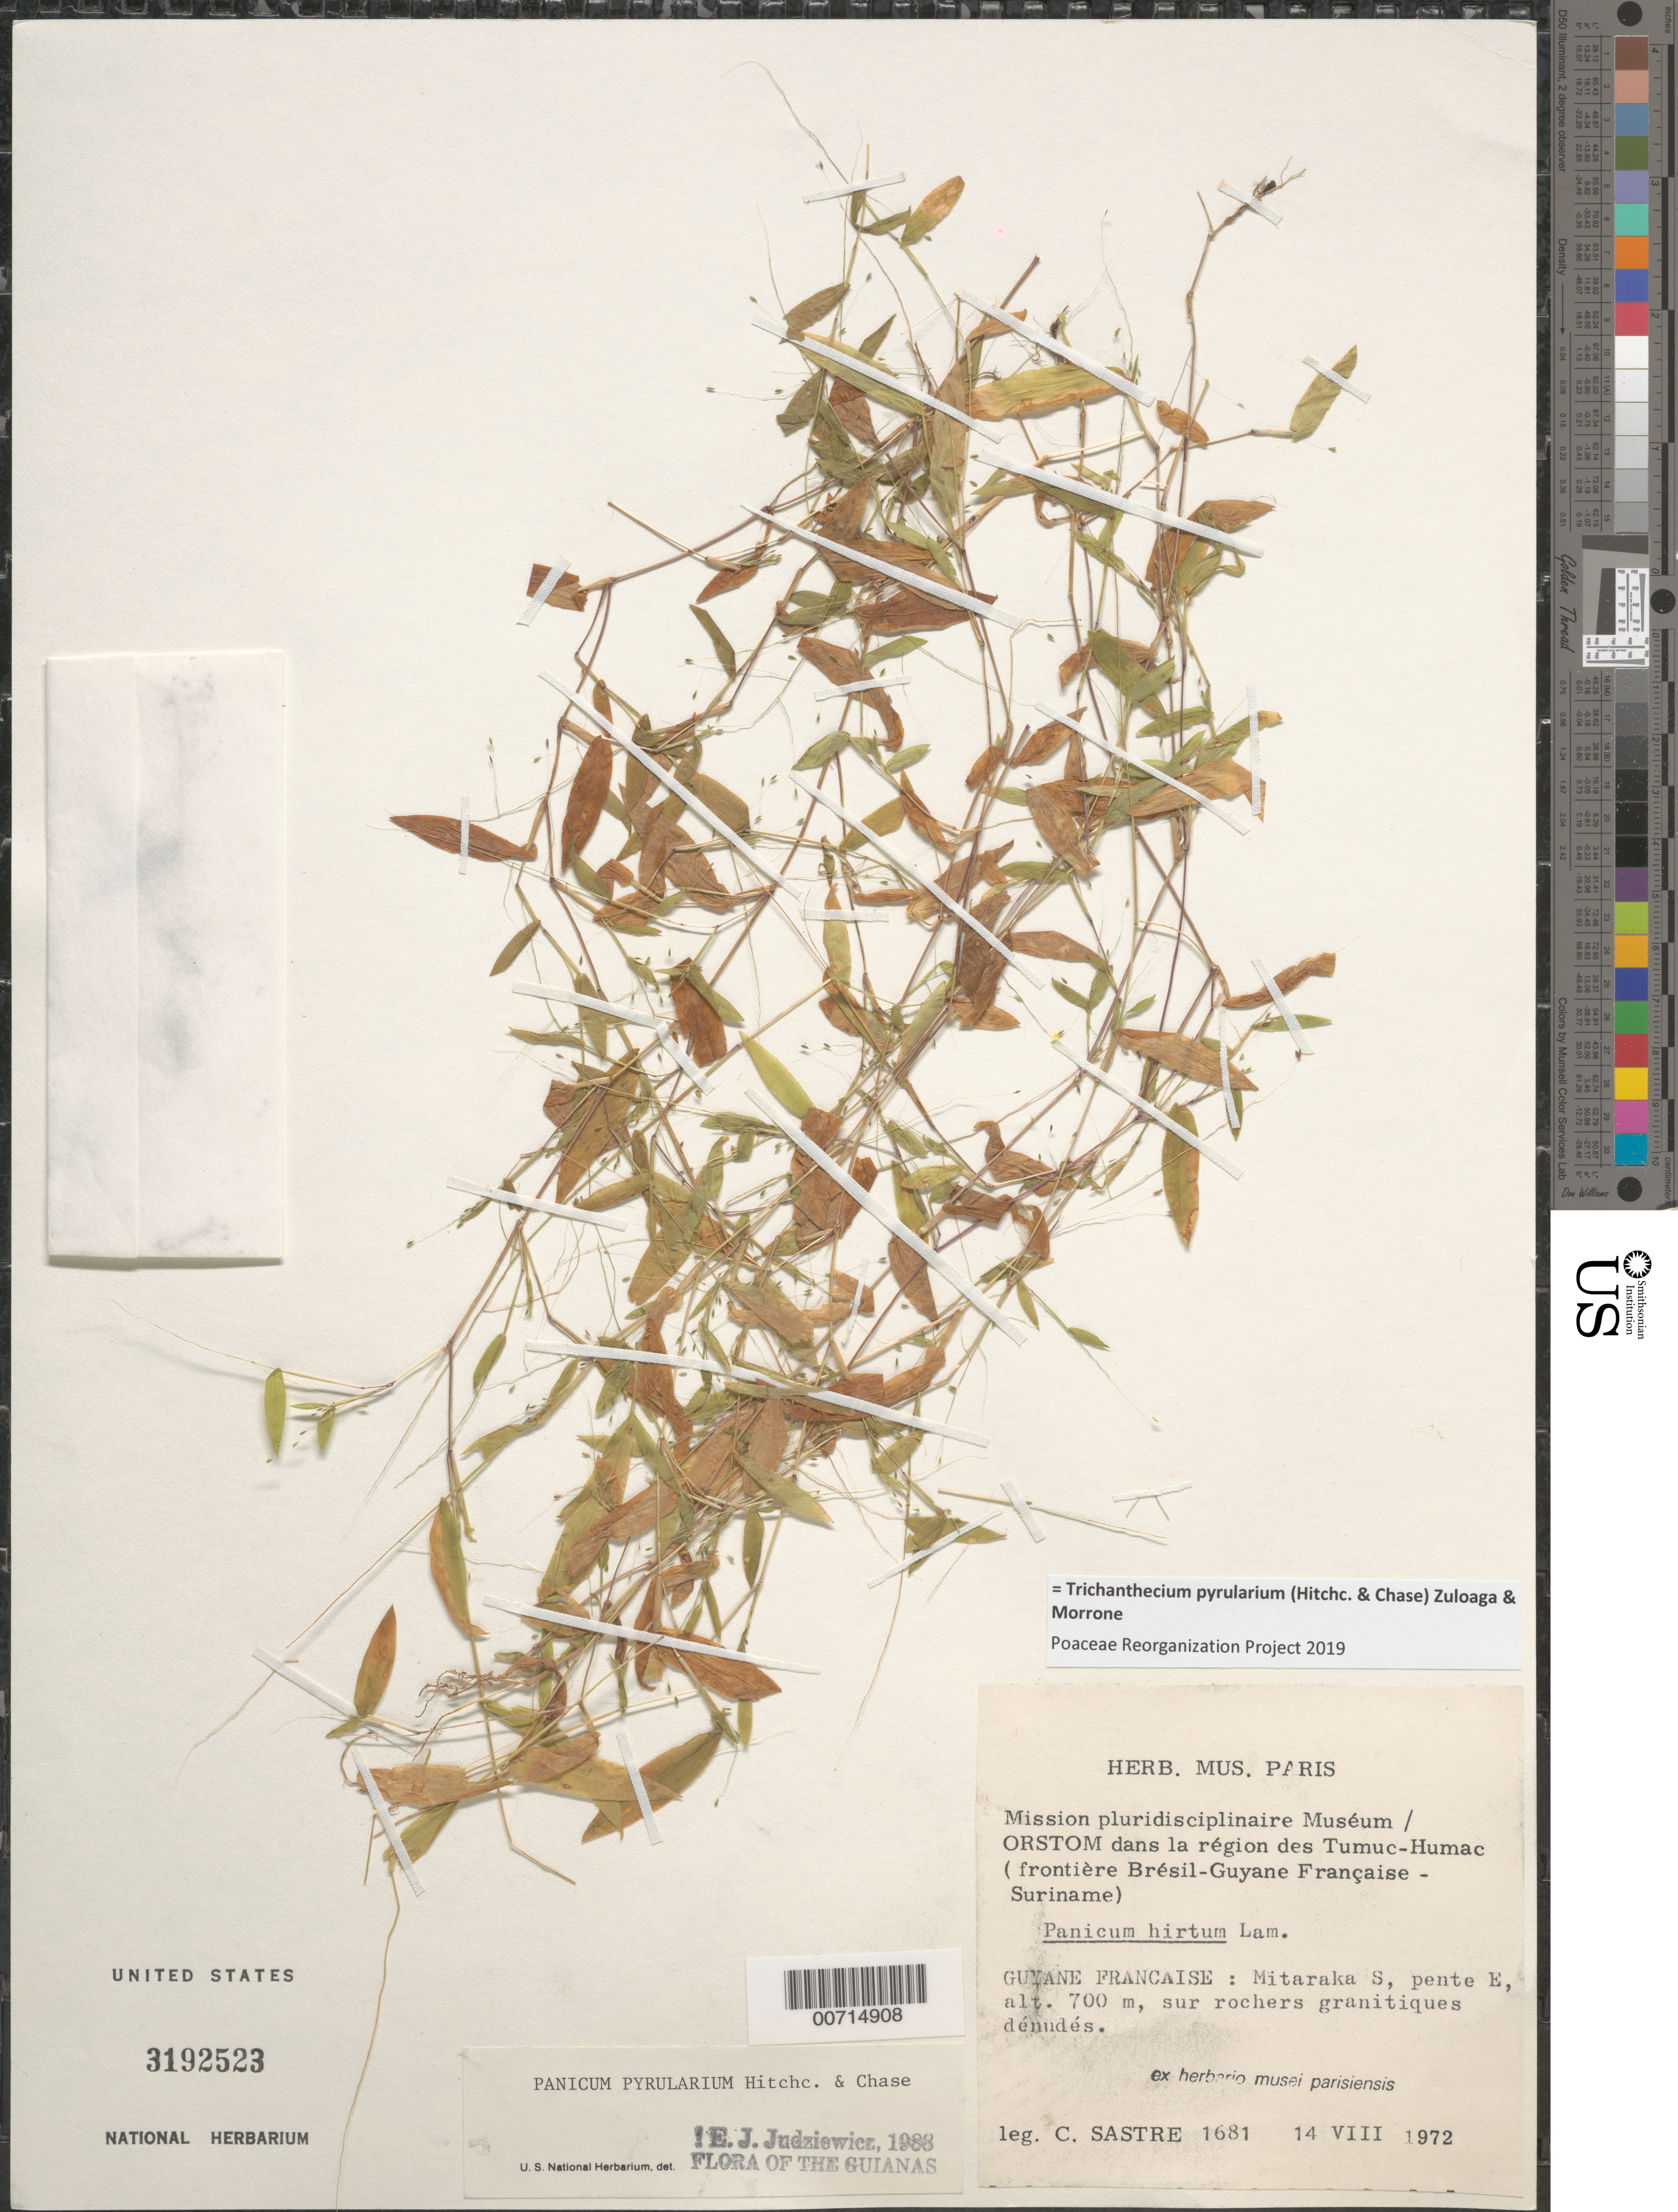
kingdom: Plantae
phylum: Tracheophyta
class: Liliopsida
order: Poales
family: Poaceae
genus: Trichanthecium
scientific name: Trichanthecium pyrularium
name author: (Hitchc. & Chase) Zuloaga & Morrone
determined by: Poaceae Reorganization Project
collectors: C. H. L. Sastre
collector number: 1681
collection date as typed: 14-Aug-72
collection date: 1972-08-14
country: French Guiana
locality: Tumuc-Humac, Massif du Mitaraka Sud, pente E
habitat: Bare granite rocks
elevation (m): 700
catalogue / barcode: US 3192523